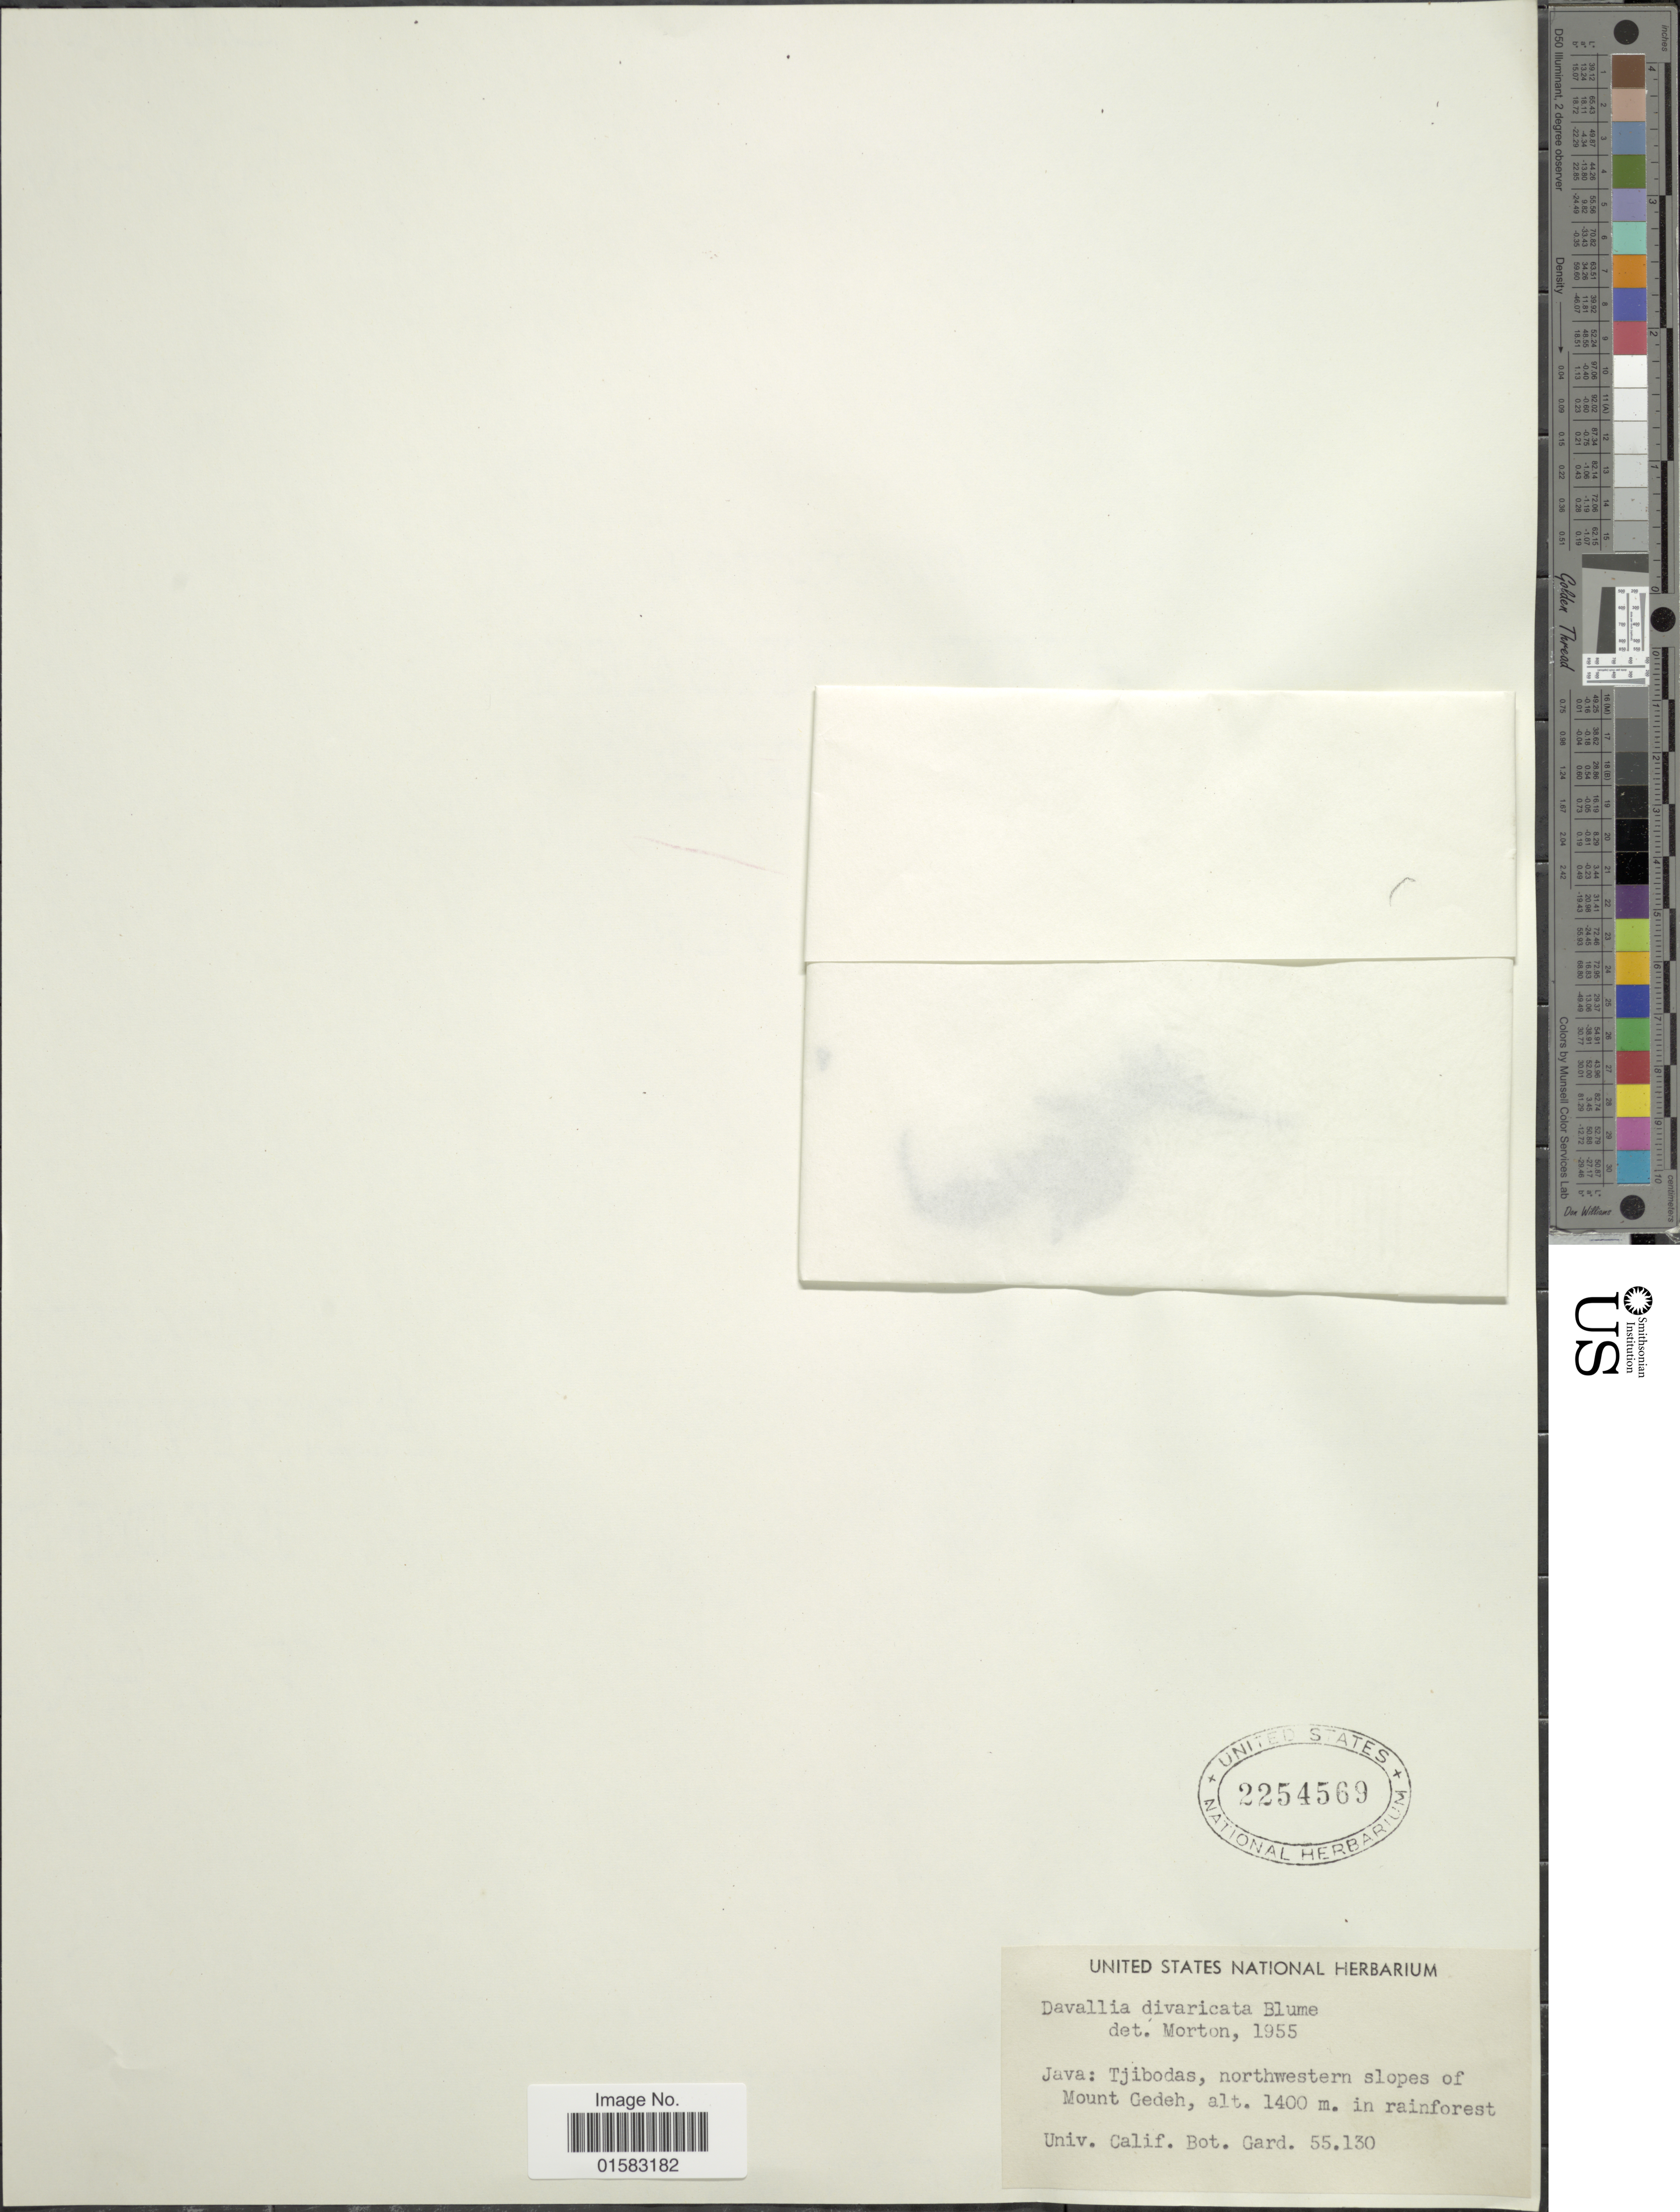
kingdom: Plantae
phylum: Tracheophyta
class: Polypodiopsida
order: Polypodiales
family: Davalliaceae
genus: Davallia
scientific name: Davallia divaricata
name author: Blume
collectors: Univ. Calif. Bot. Gard.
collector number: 55130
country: Indonesia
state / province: Java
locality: Tjiobodas, northwestern slopes of Mount Celeb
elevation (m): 1400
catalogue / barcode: US 2254569